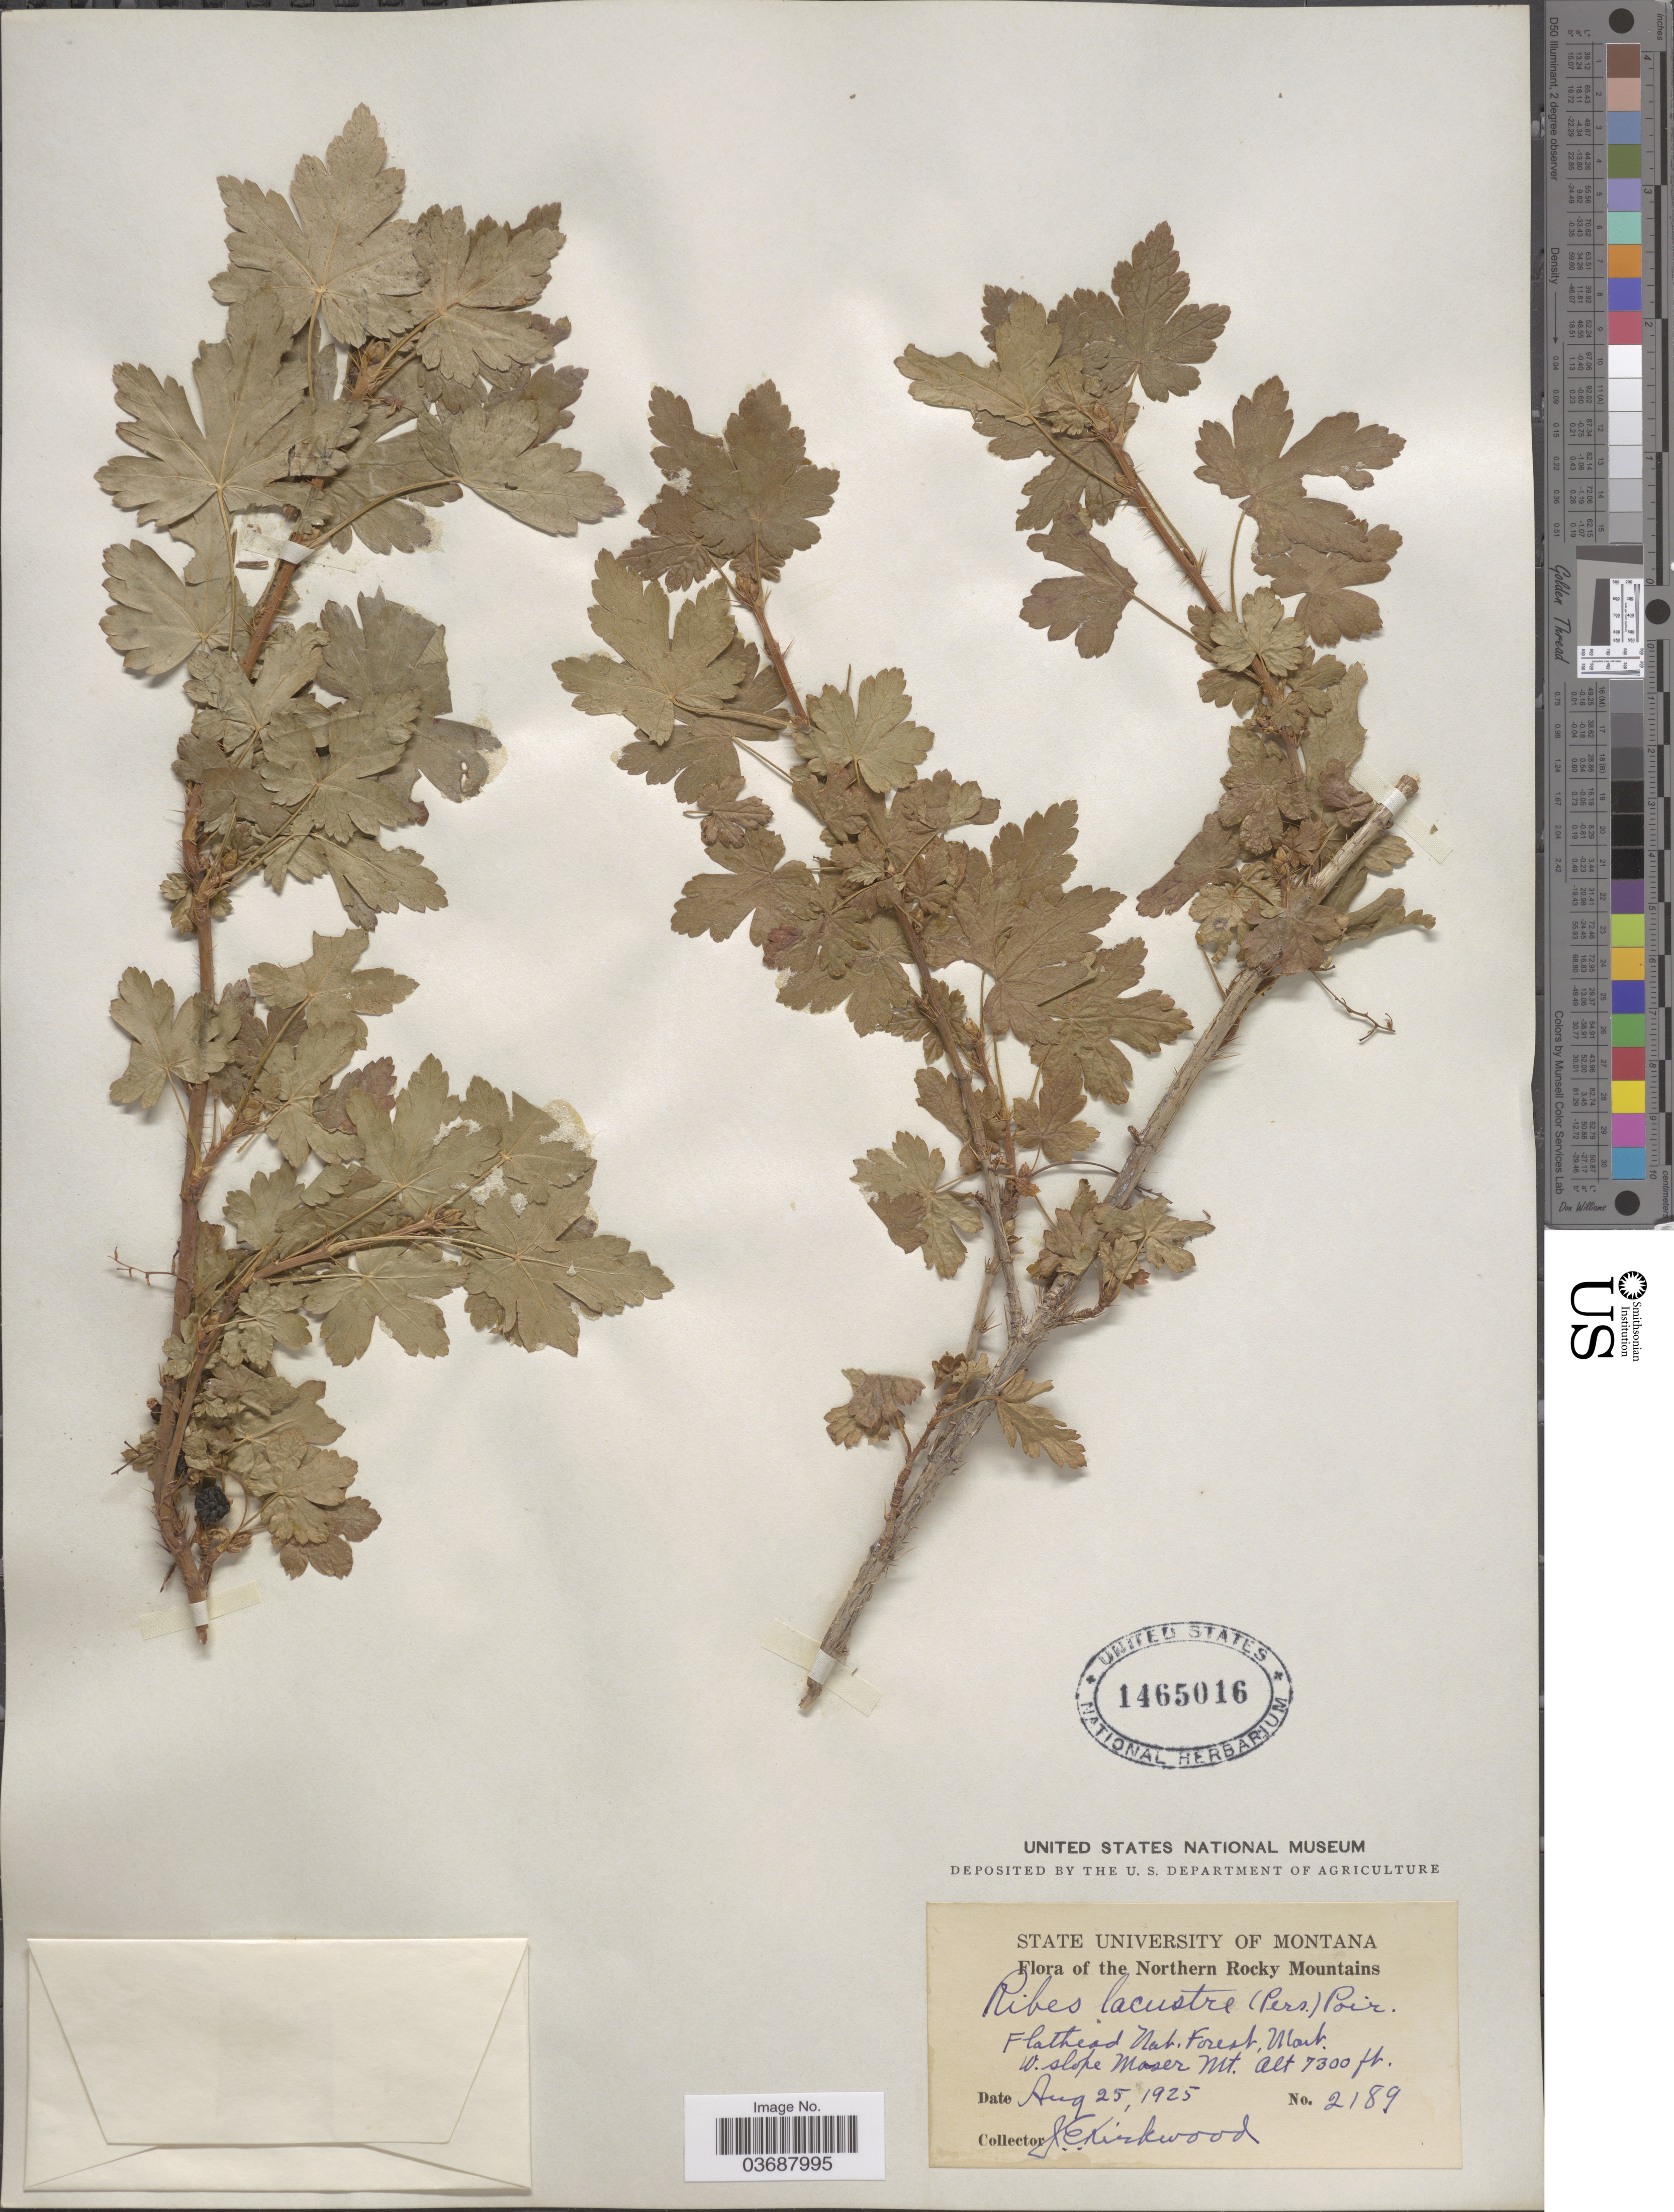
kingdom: Plantae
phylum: Tracheophyta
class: Magnoliopsida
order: Saxifragales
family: Grossulariaceae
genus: Ribes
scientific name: Ribes lacustre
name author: (Pers.) Poir.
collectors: J. Kirkwood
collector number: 2189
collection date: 1925-08-25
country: United States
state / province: Montana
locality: Northern Rocky Mountains. Flathead Nat. Forest. W. slope Moser Mt.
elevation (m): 2225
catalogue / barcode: US 1465016